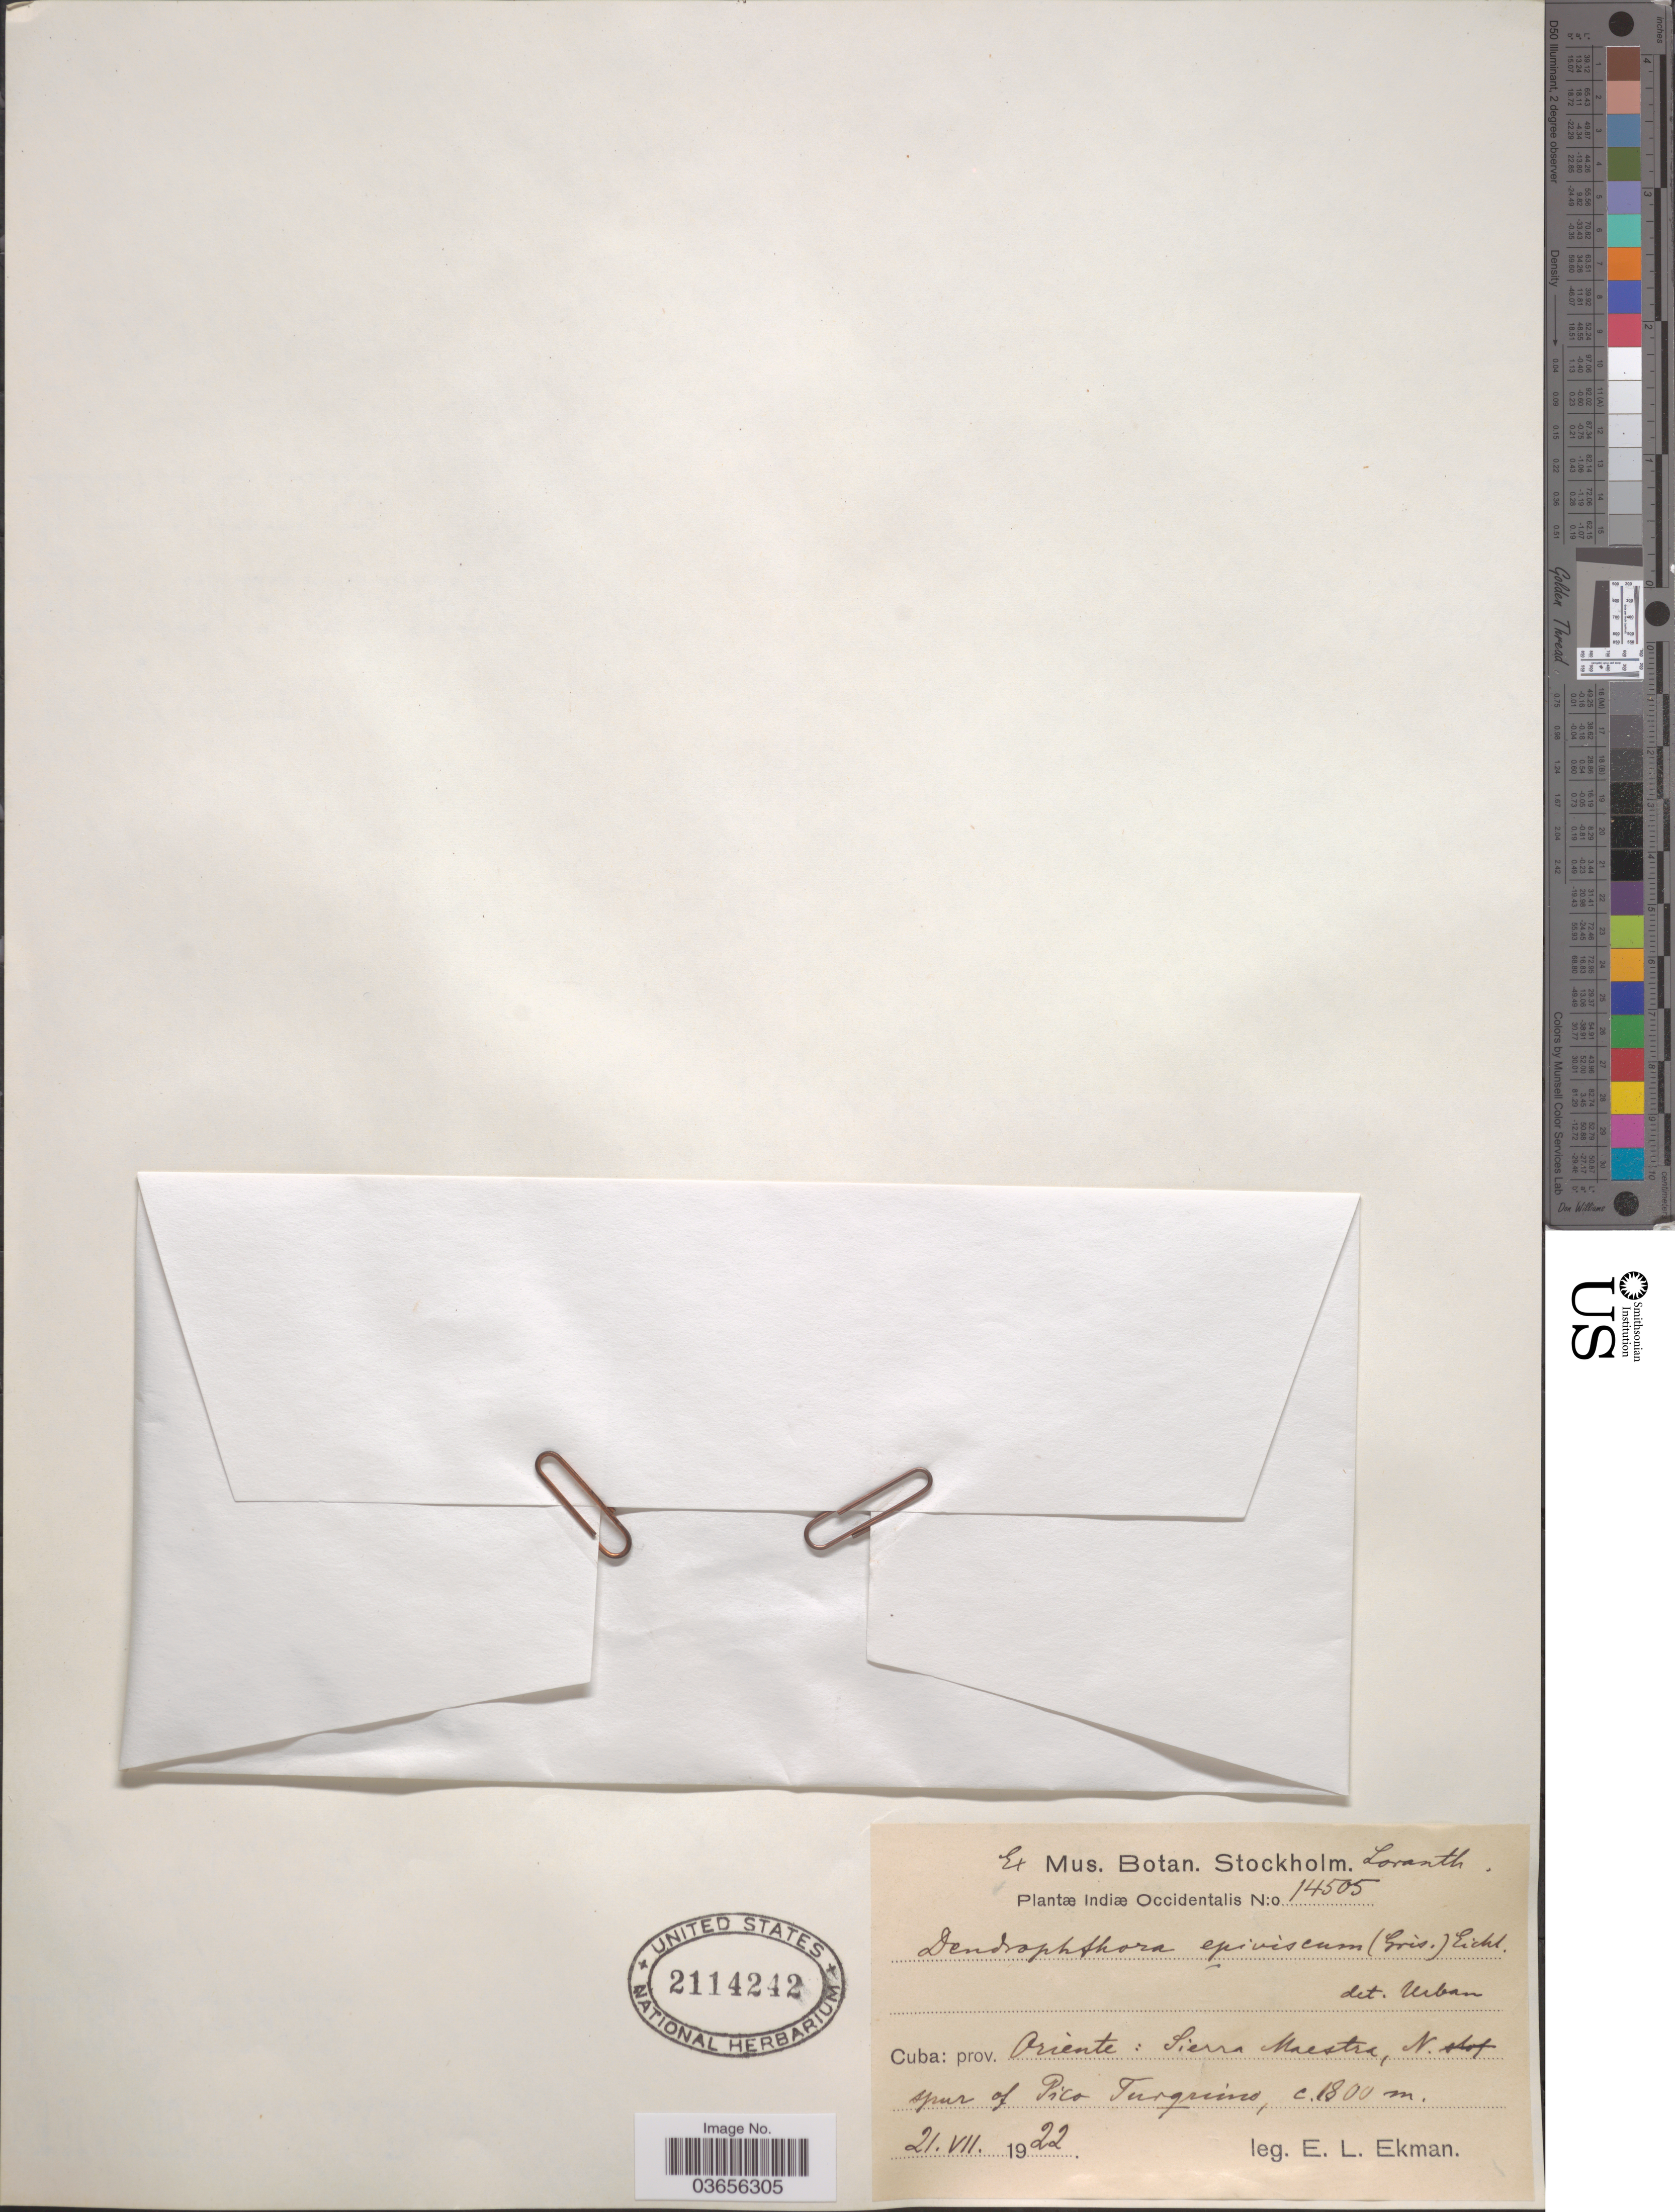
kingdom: Plantae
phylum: Tracheophyta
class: Magnoliopsida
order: Santalales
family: Viscaceae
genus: Dendrophthora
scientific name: Dendrophthora epiviscum var. platyphylla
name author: (Griseb.) Eichler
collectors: E. L. Ekman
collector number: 14505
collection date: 1922-07-21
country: Cuba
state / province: Oriente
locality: Sierra Maestra, N. spur of Pico Turquino.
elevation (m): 1800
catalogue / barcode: US 2114242